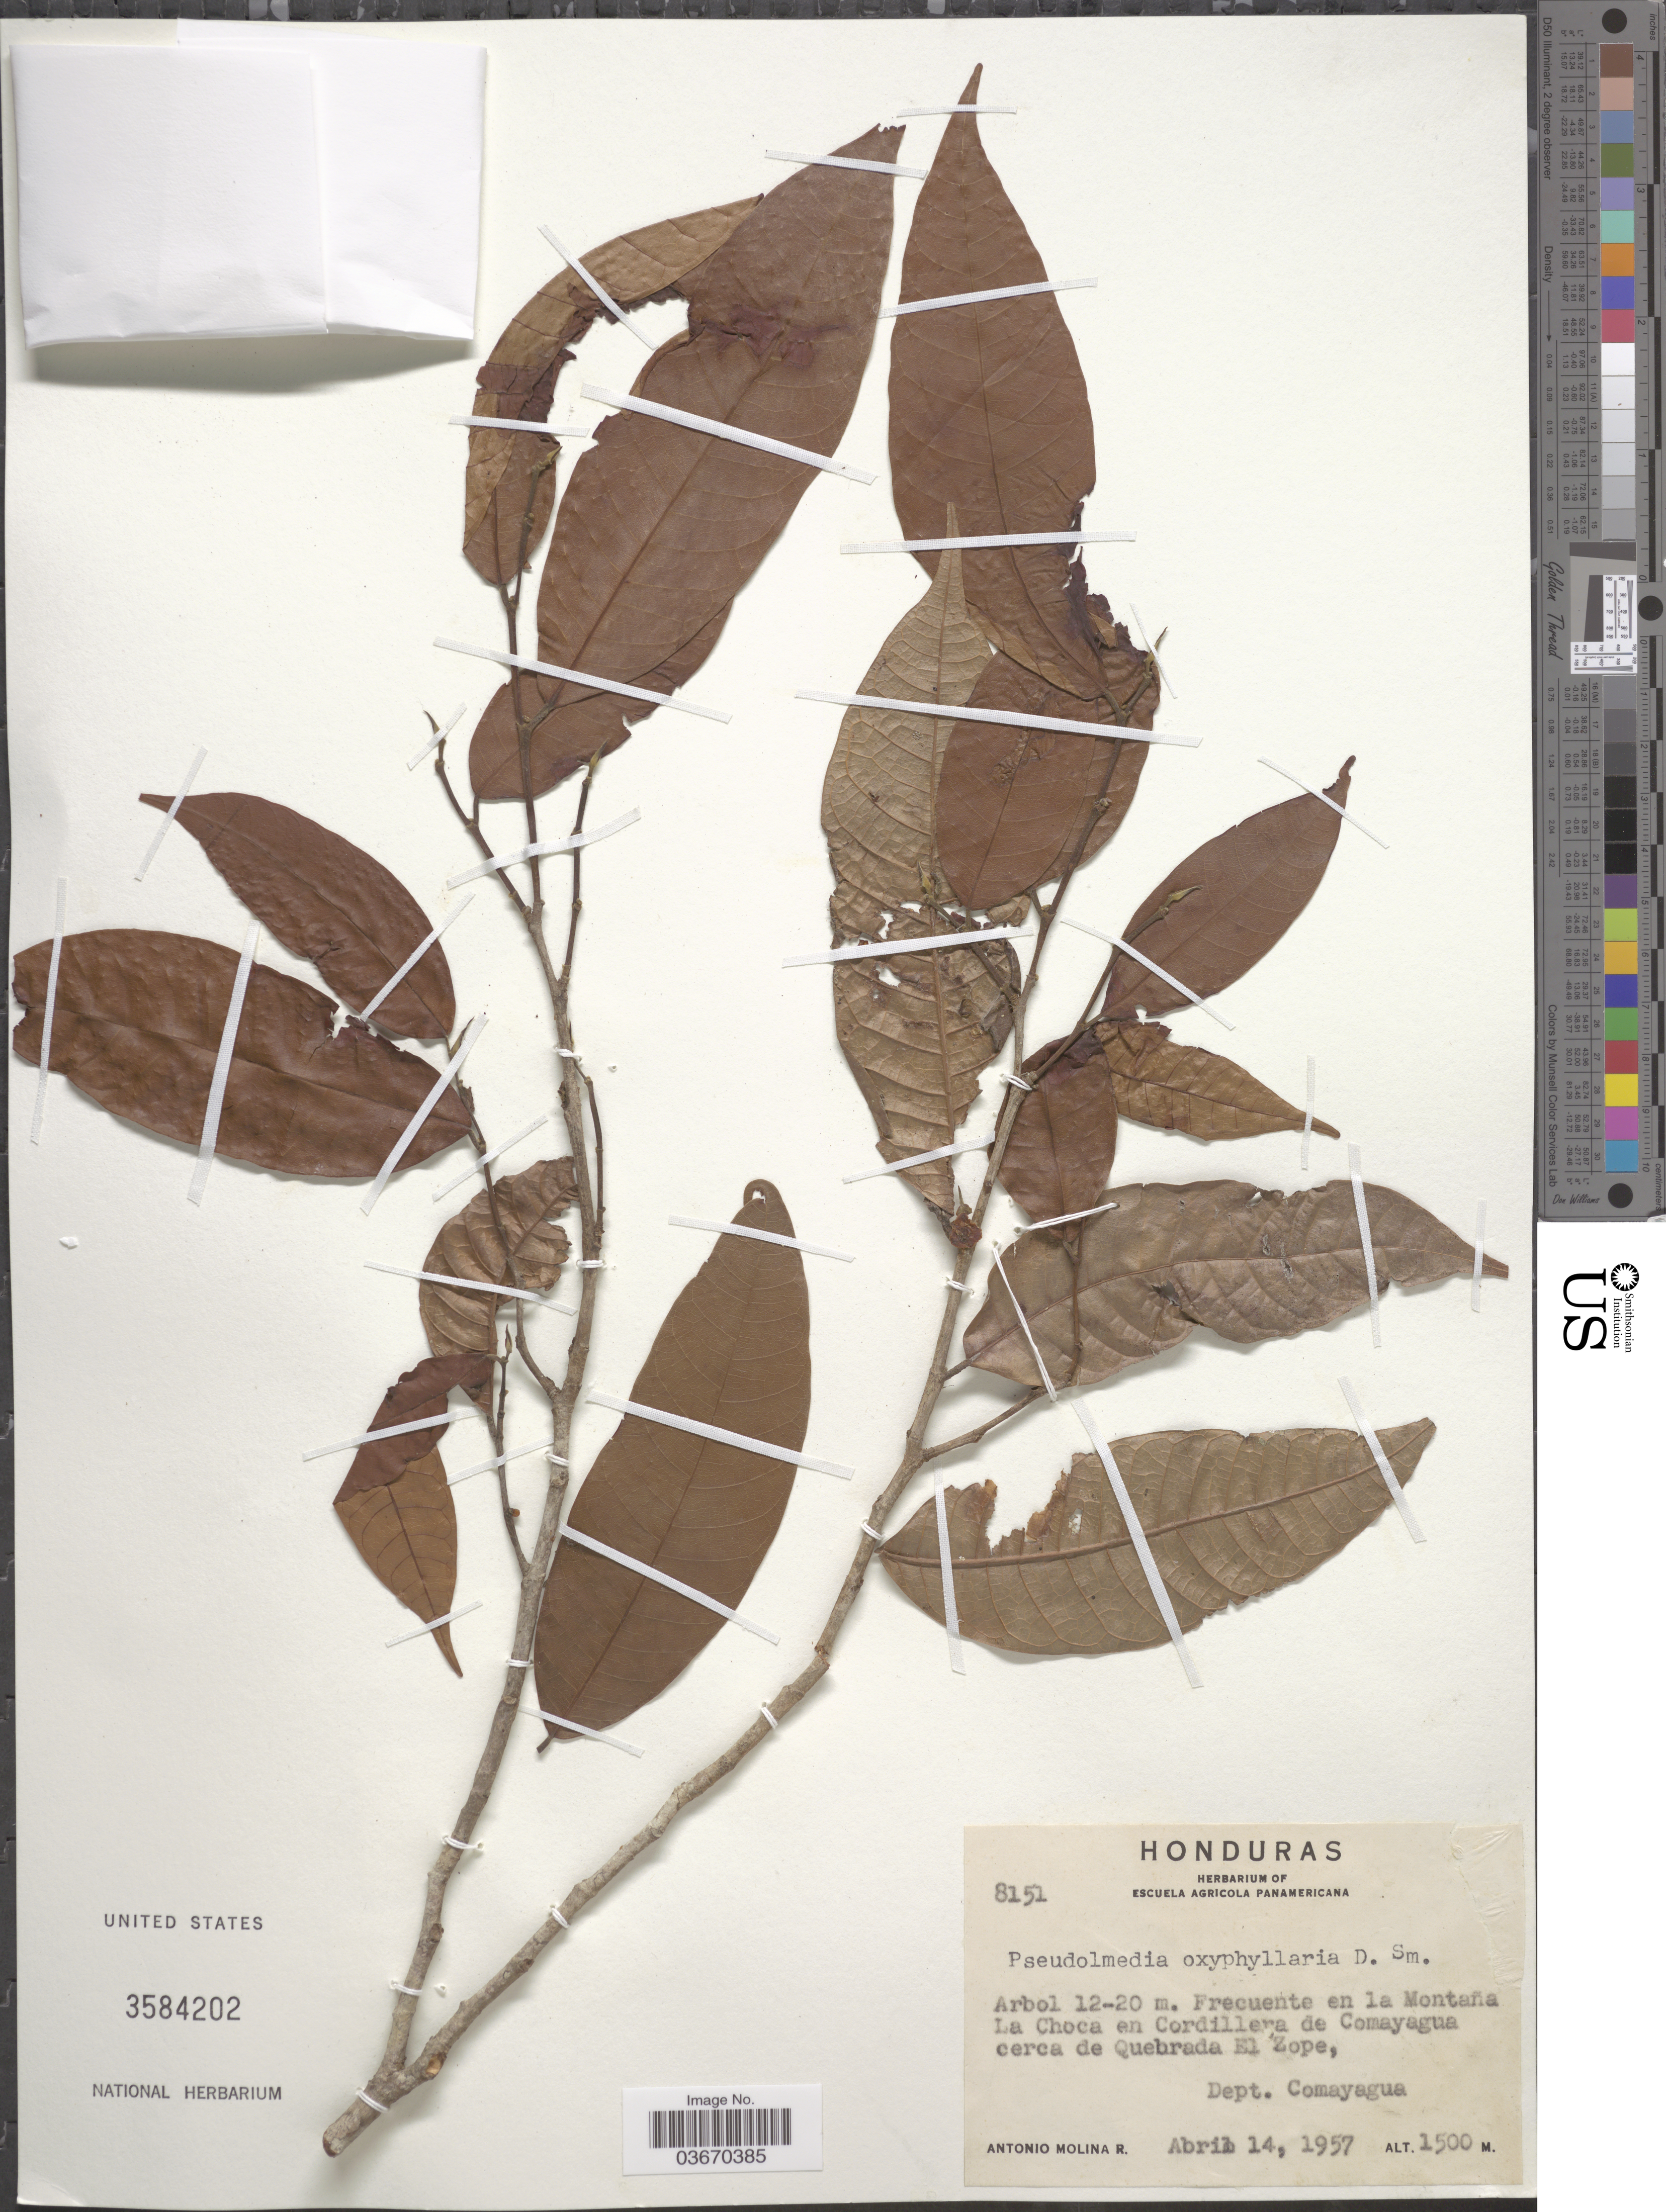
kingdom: Plantae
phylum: Tracheophyta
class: Magnoliopsida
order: Rosales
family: Moraceae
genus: Pseudolmedia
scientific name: Pseudolmedia oxyphyllaria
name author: Donn. Sm.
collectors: A. Molina R.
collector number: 8151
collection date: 1957-04-14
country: Honduras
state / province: Comayagua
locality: En la Montaña La Choca en Cordillera de Comayagua cerca de Quebrada El Zope, Dept. Comayagua.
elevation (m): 1500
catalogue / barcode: US 3584202